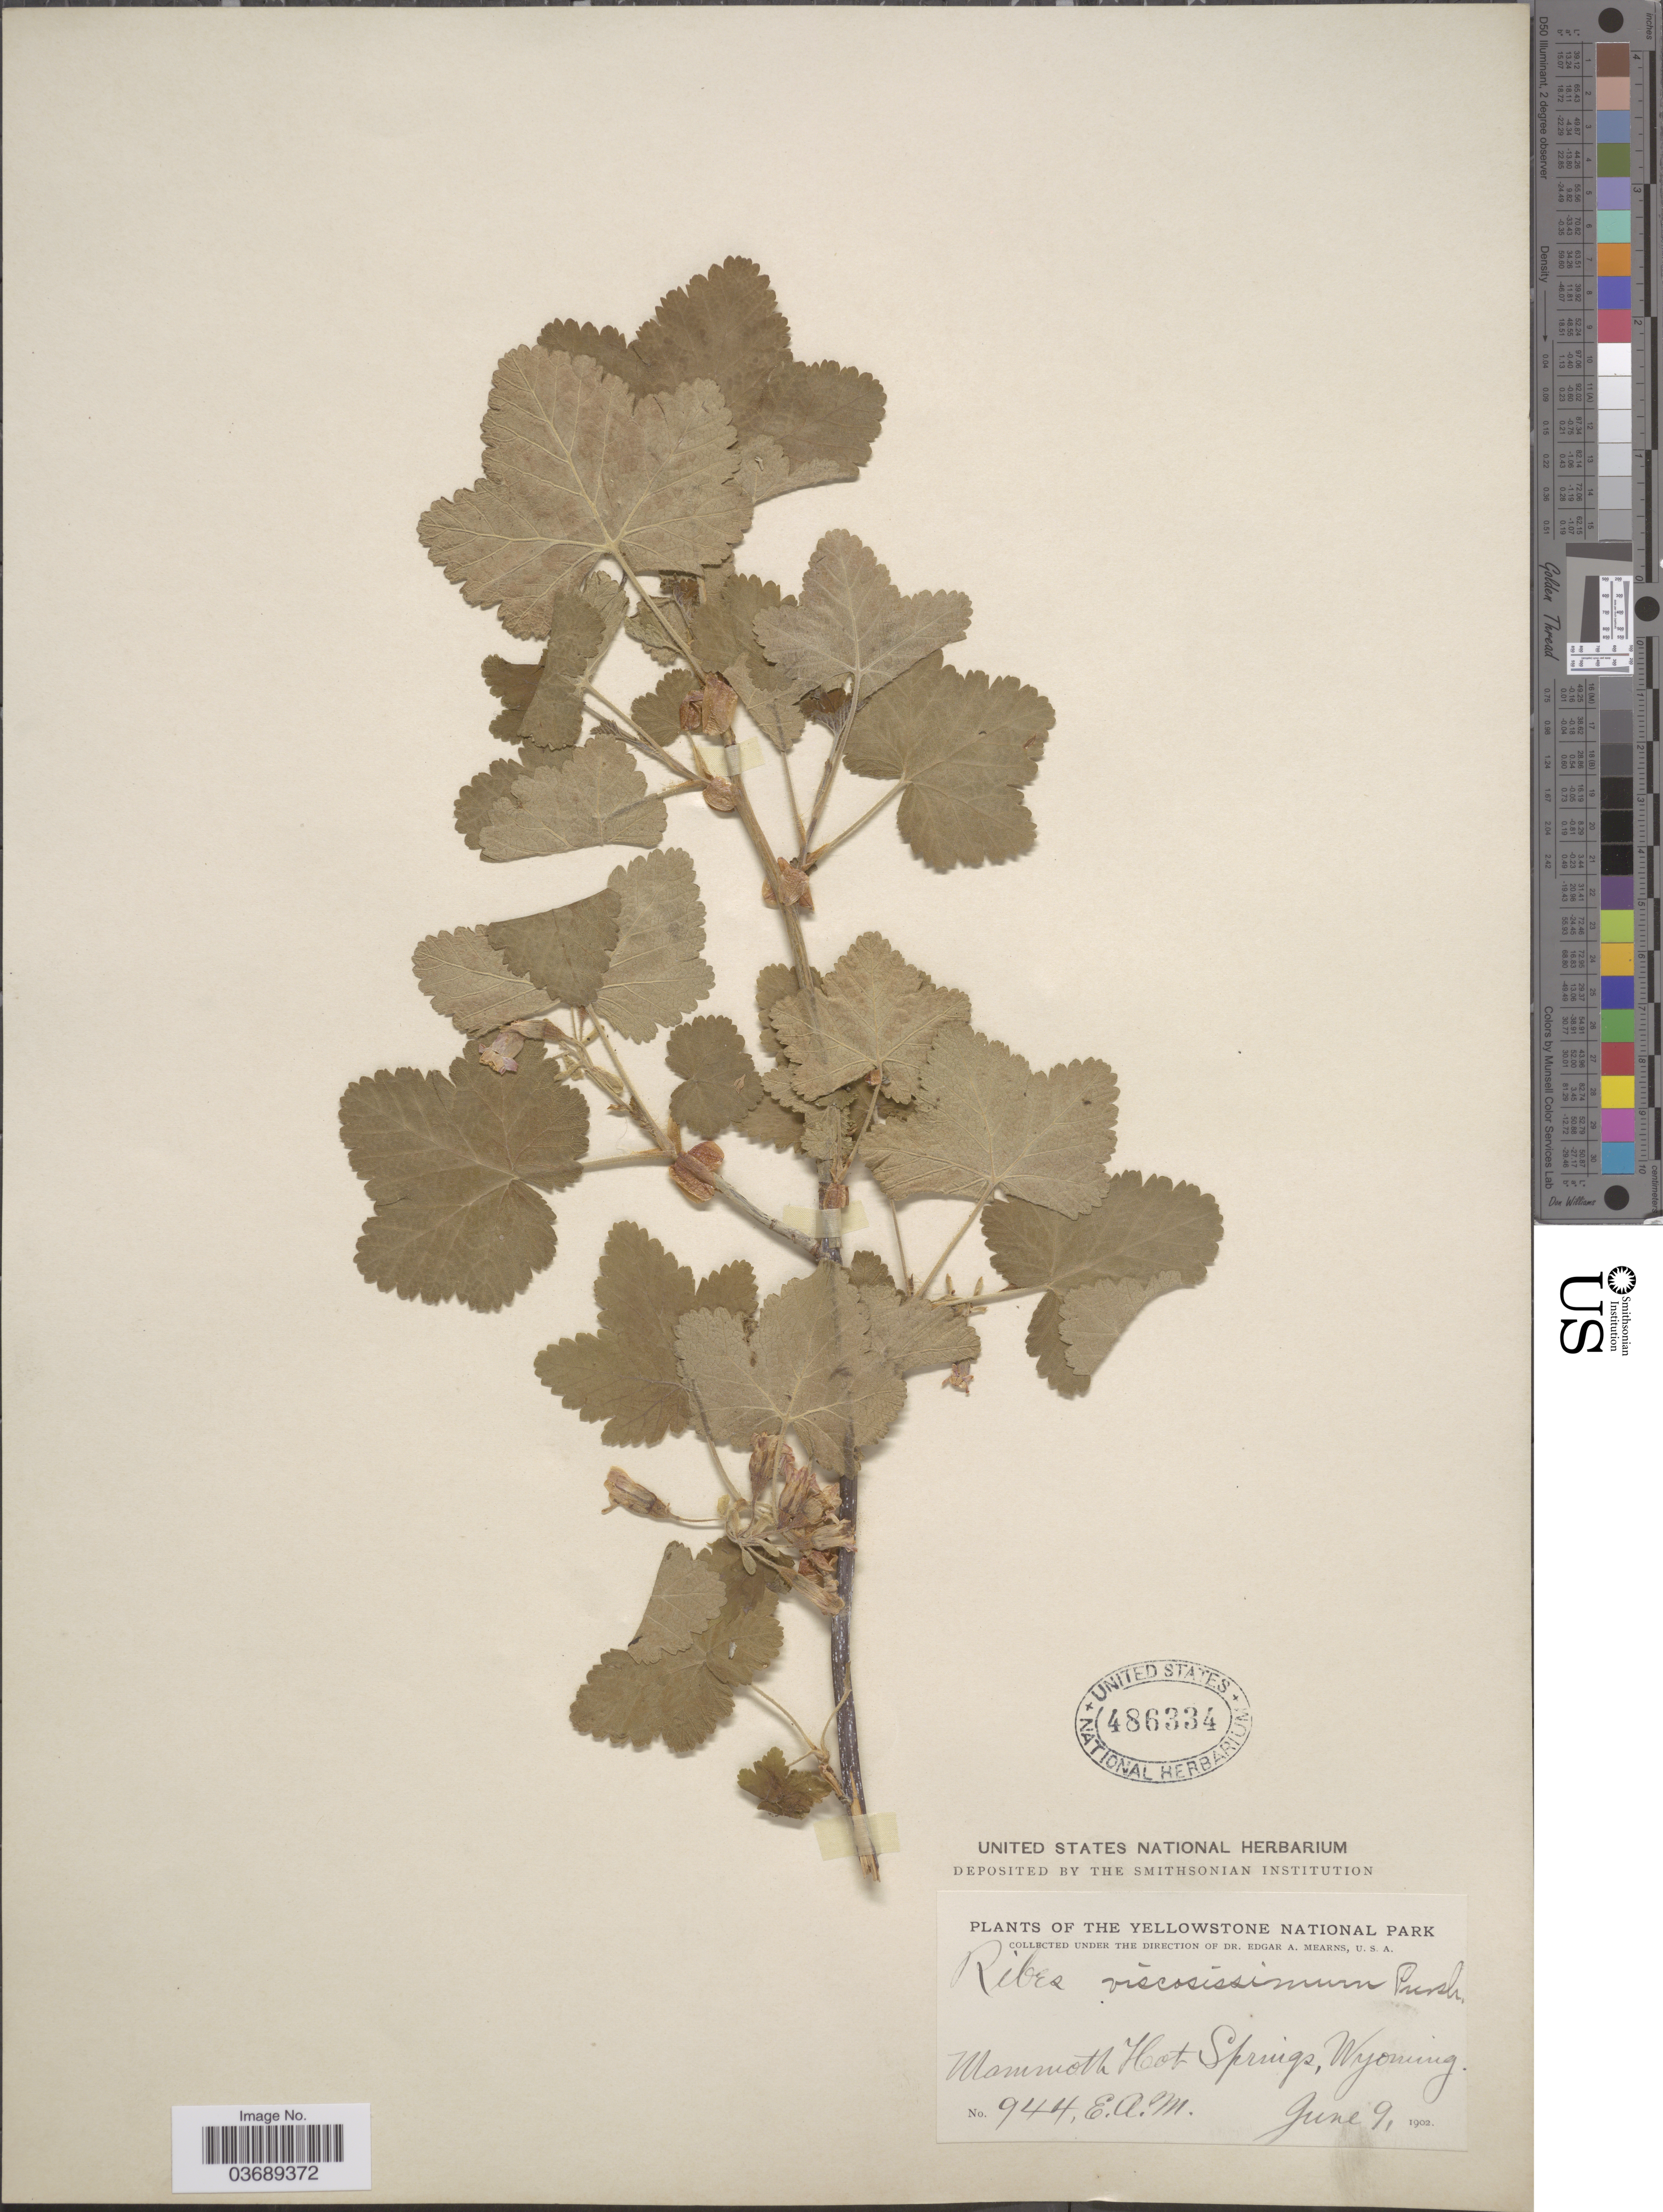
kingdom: Plantae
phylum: Tracheophyta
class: Magnoliopsida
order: Saxifragales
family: Grossulariaceae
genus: Ribes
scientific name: Ribes viscosissimum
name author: Pursh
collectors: E. A. Mearns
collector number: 944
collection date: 1902-06-09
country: United States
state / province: Wyoming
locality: The Yellowstone National Park. Mammoth Hot Springs.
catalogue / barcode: US 486334